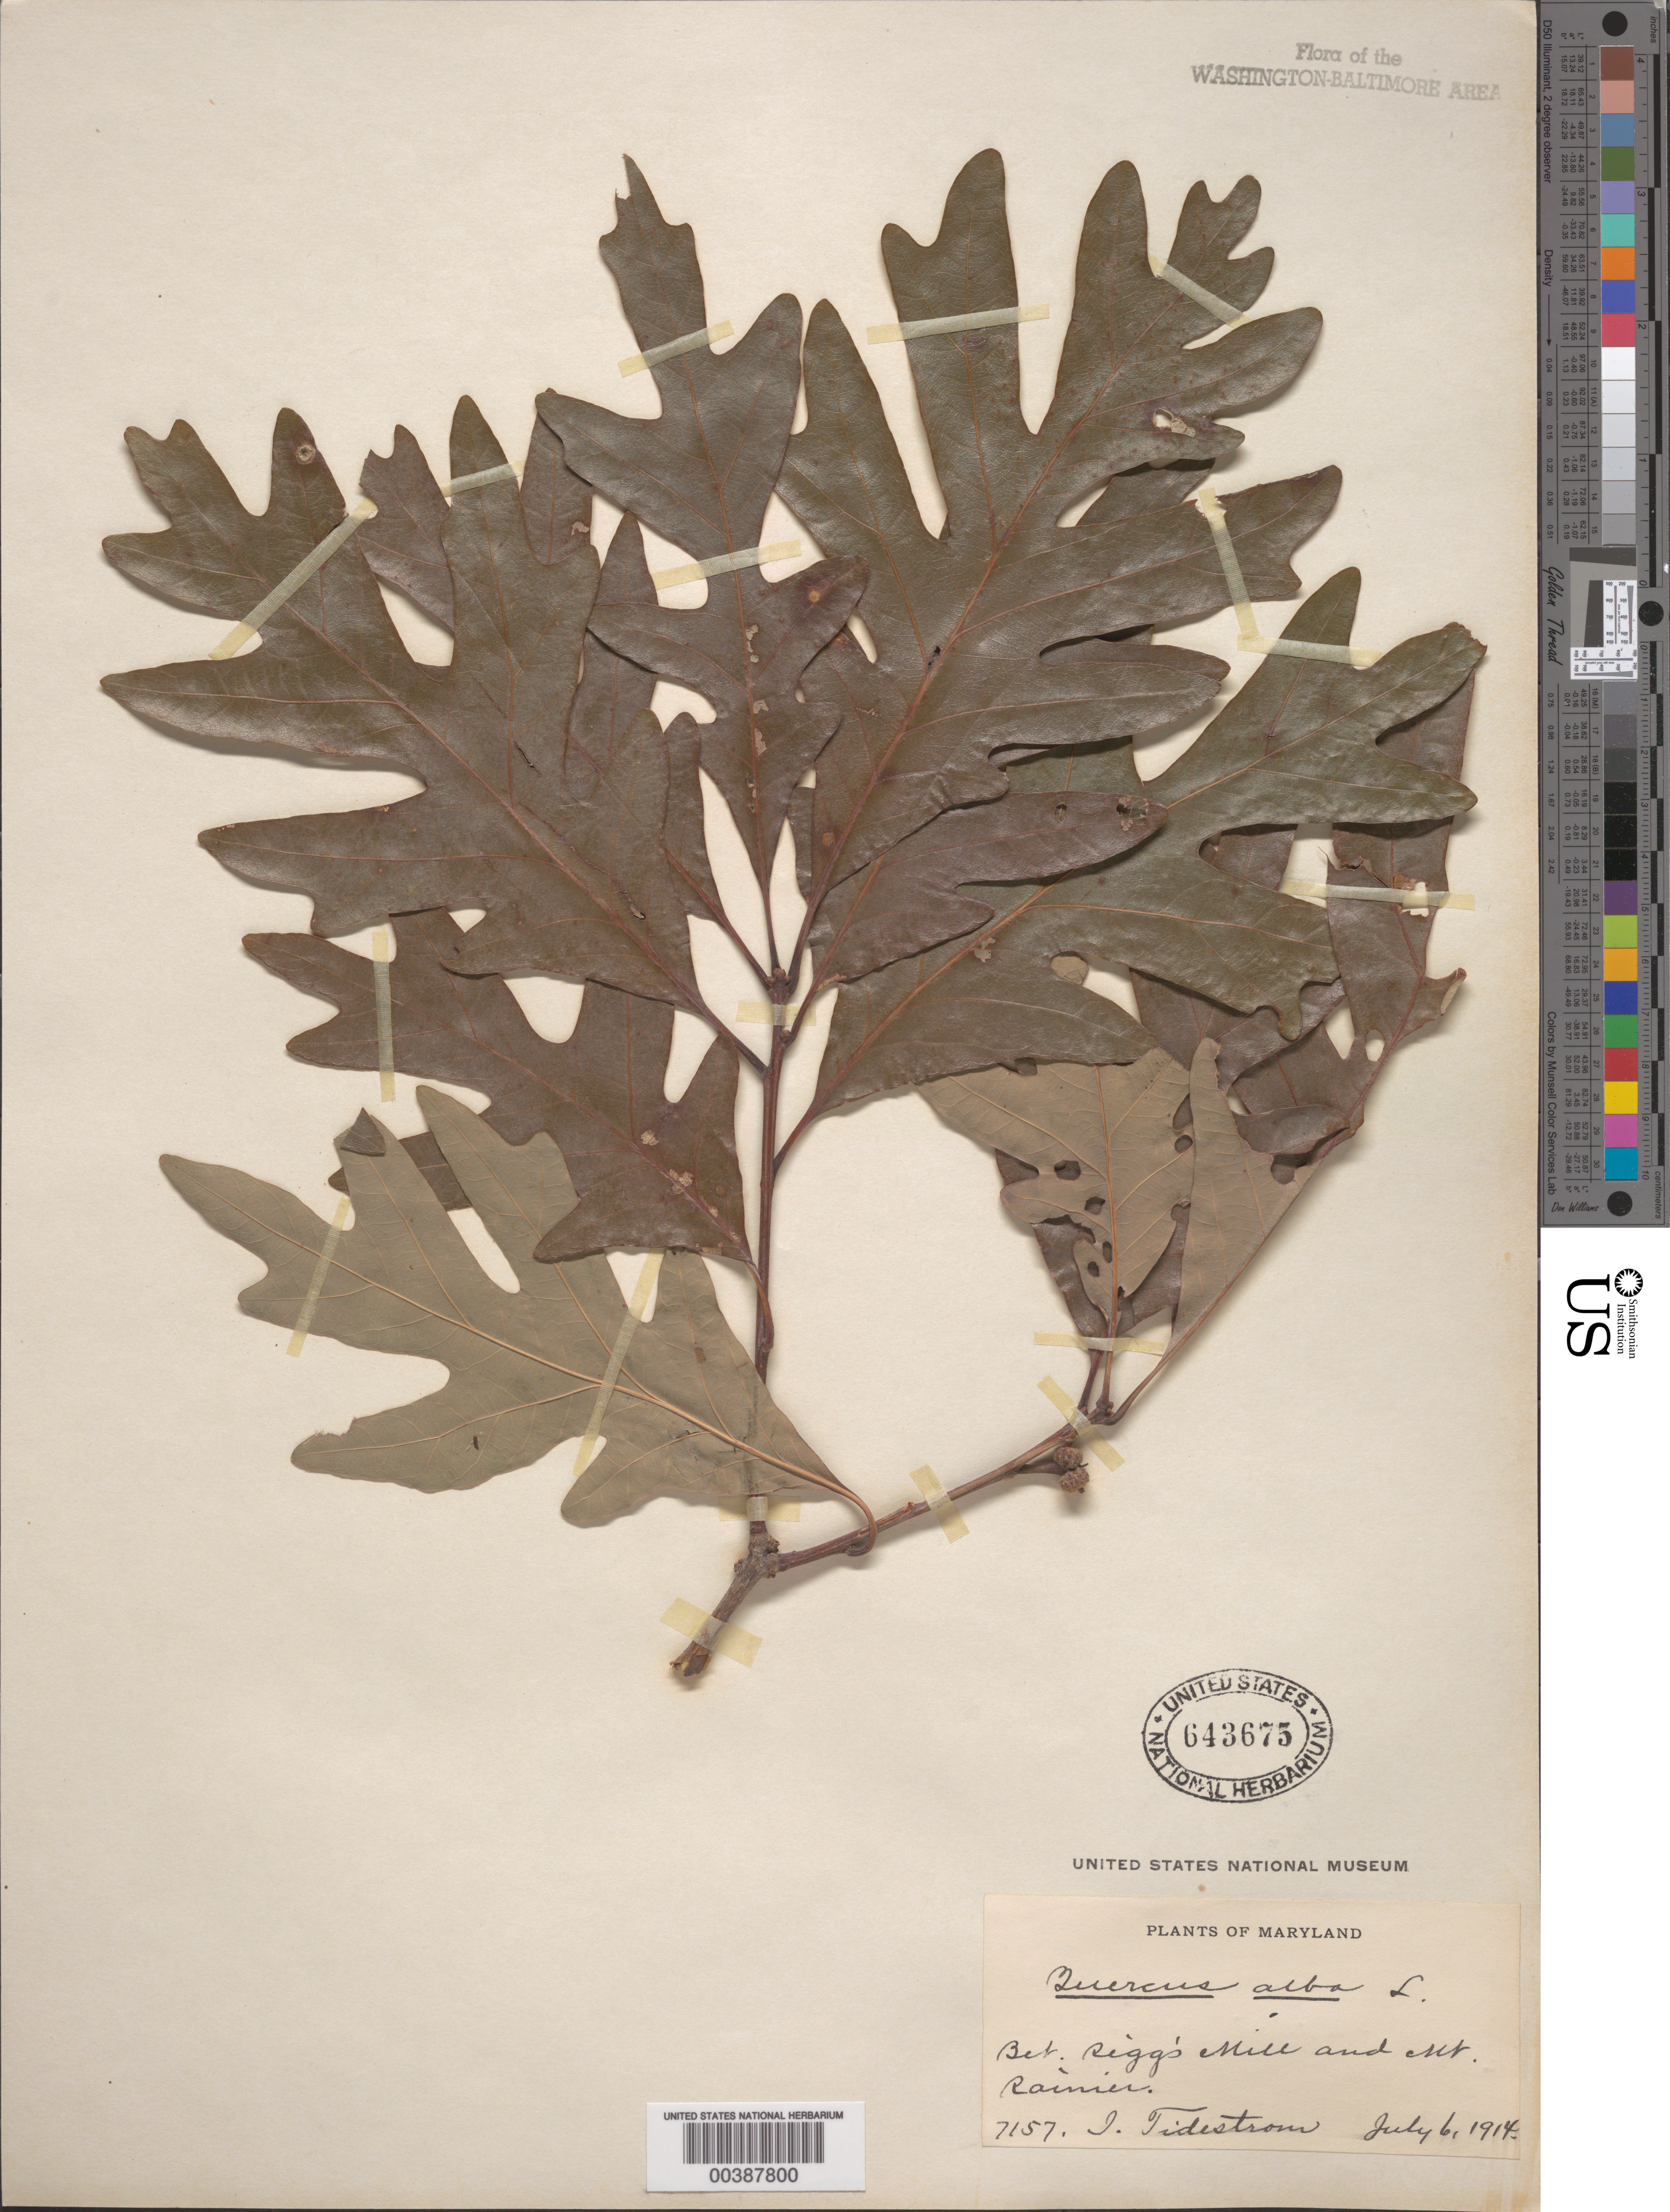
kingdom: Plantae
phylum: Tracheophyta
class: Magnoliopsida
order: Fagales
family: Fagaceae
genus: Quercus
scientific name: Quercus alba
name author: L.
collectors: I. F. Tidestrom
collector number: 7157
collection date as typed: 06 Jul 1914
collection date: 1914-07-06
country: United States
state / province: Maryland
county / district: Prince George's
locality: Between Riggs Mill and Mount Rainier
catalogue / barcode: US 643675